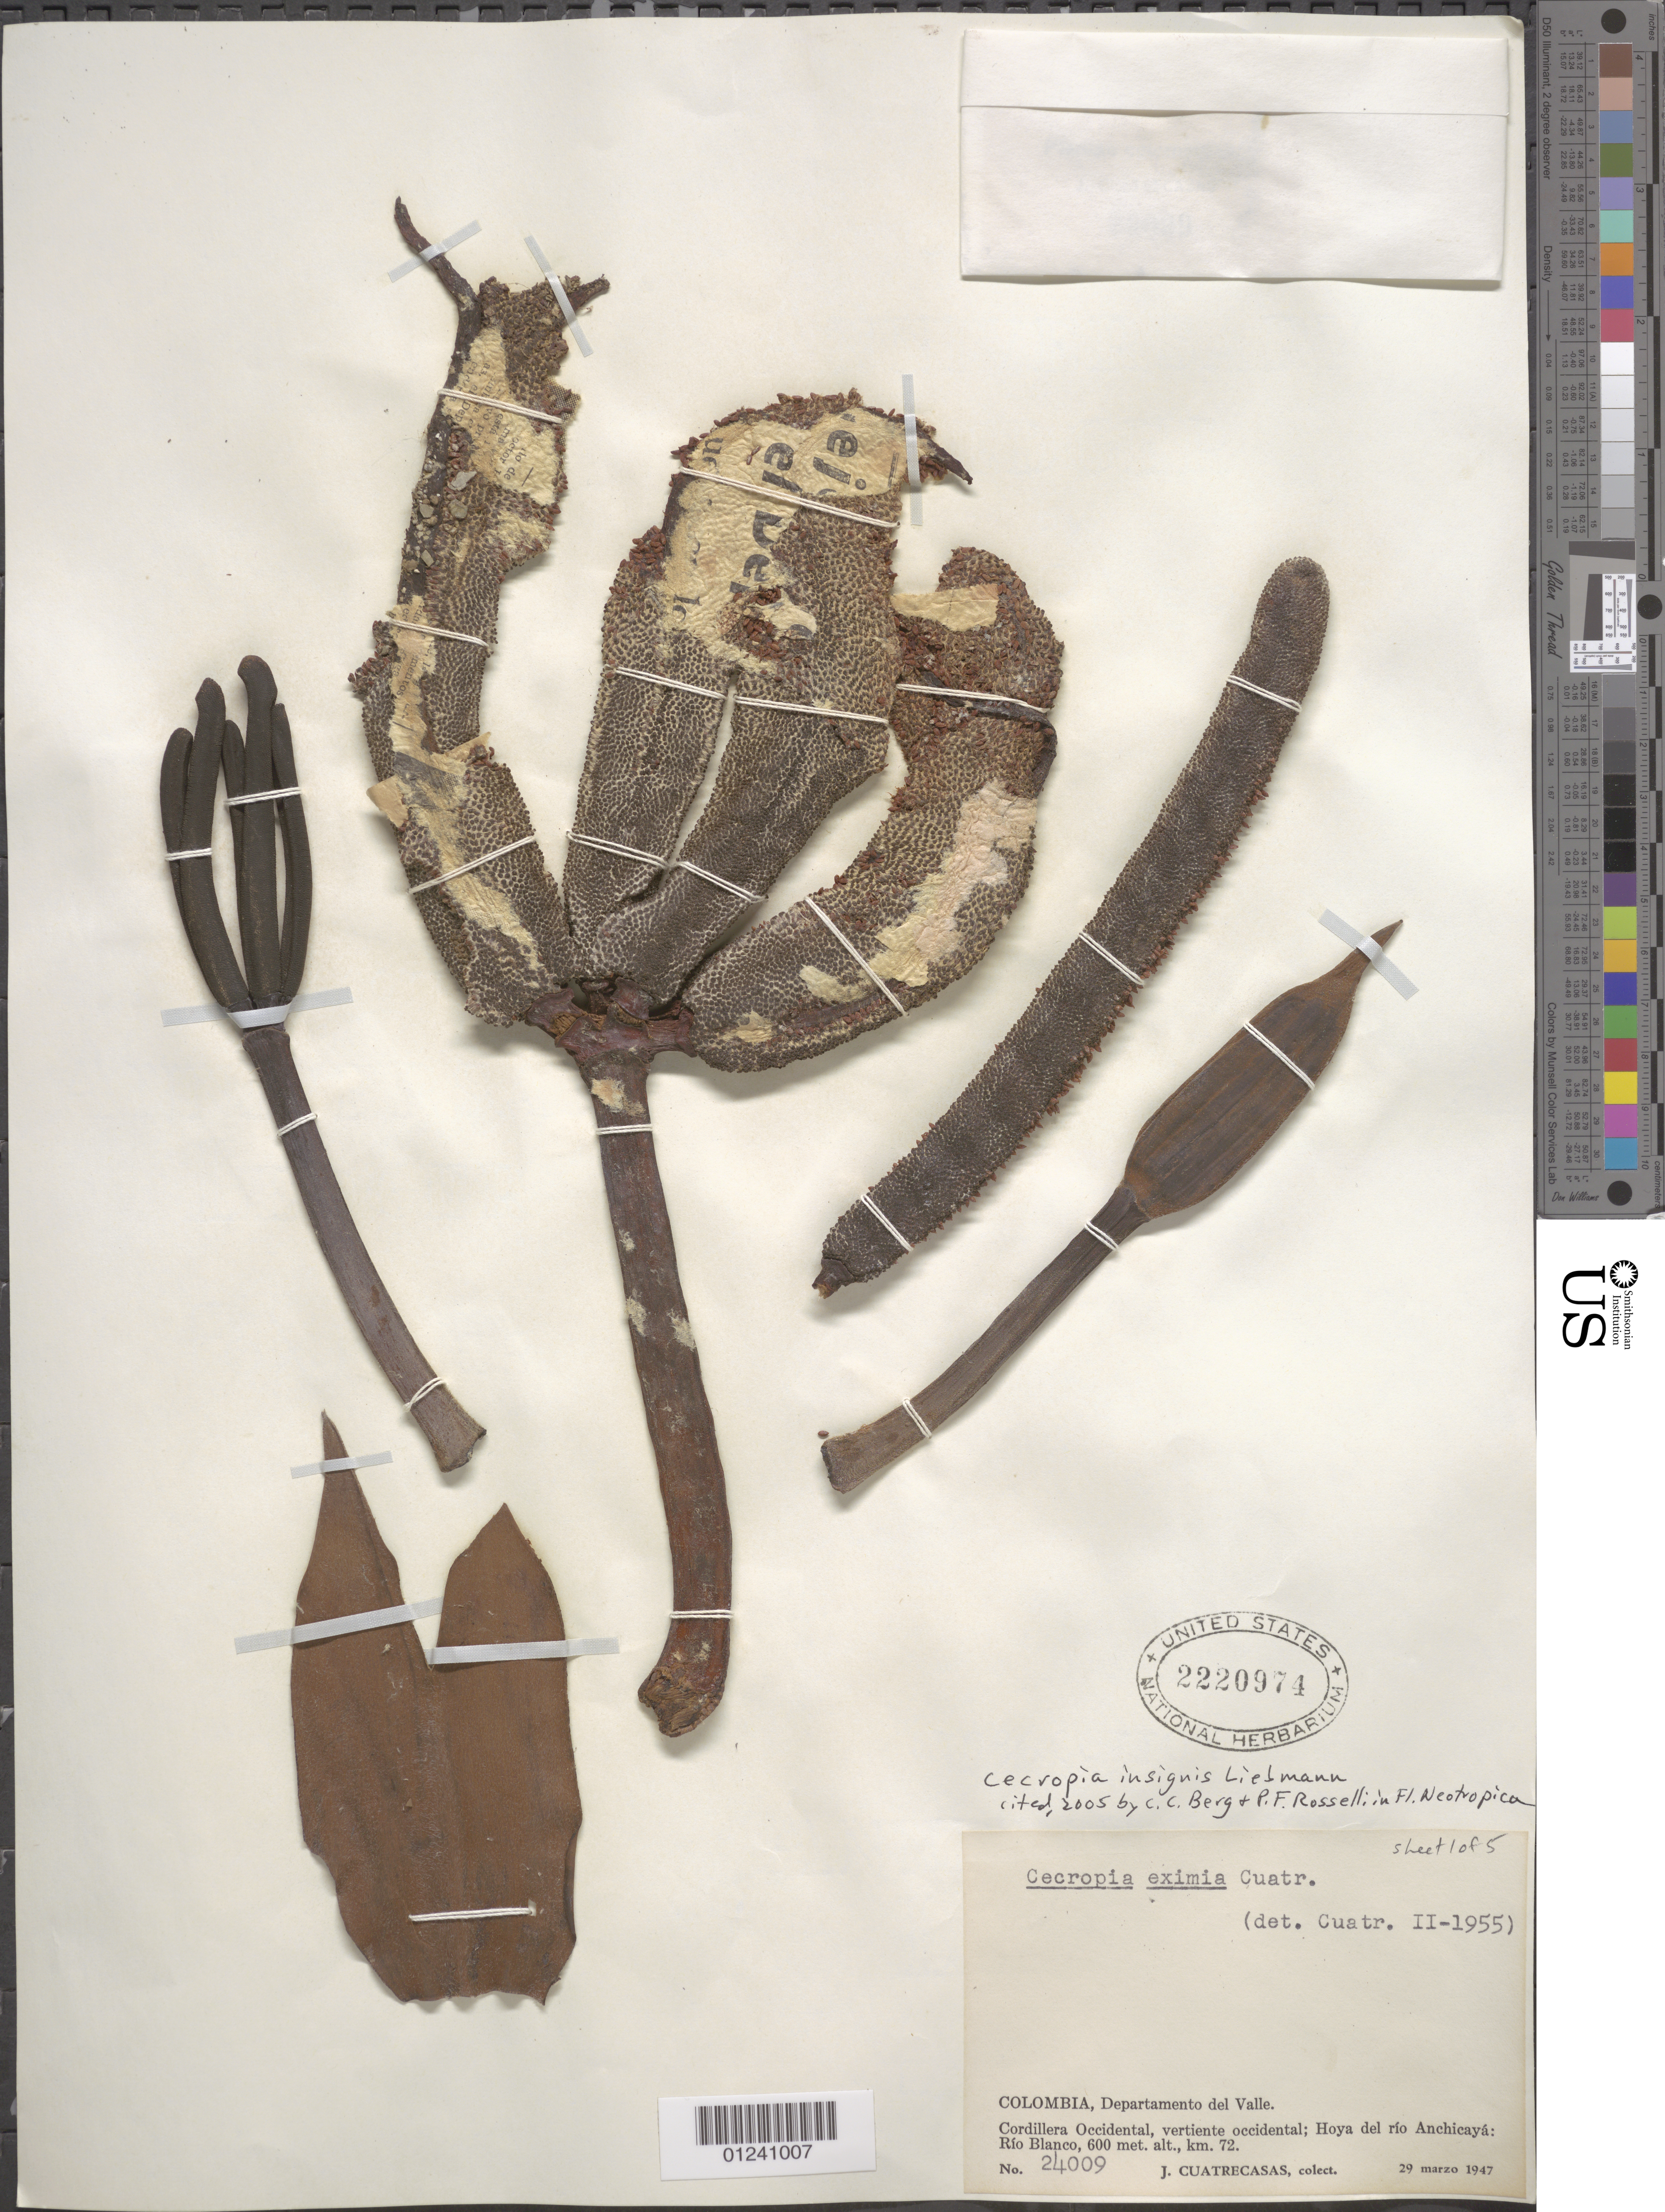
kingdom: Plantae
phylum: Tracheophyta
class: Magnoliopsida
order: Rosales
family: Urticaceae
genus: Cecropia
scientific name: Cecropia insignis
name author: Liebm.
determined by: Cuatrecasas, J.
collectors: J. Cuatrecasas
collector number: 24009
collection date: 1947-03-29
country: Colombia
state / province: Valle del Cauca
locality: Cord. Occidental; vert. oriental Hoya del Río Anchicaya; Rio Blanco, km 72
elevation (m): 600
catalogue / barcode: US 2220974